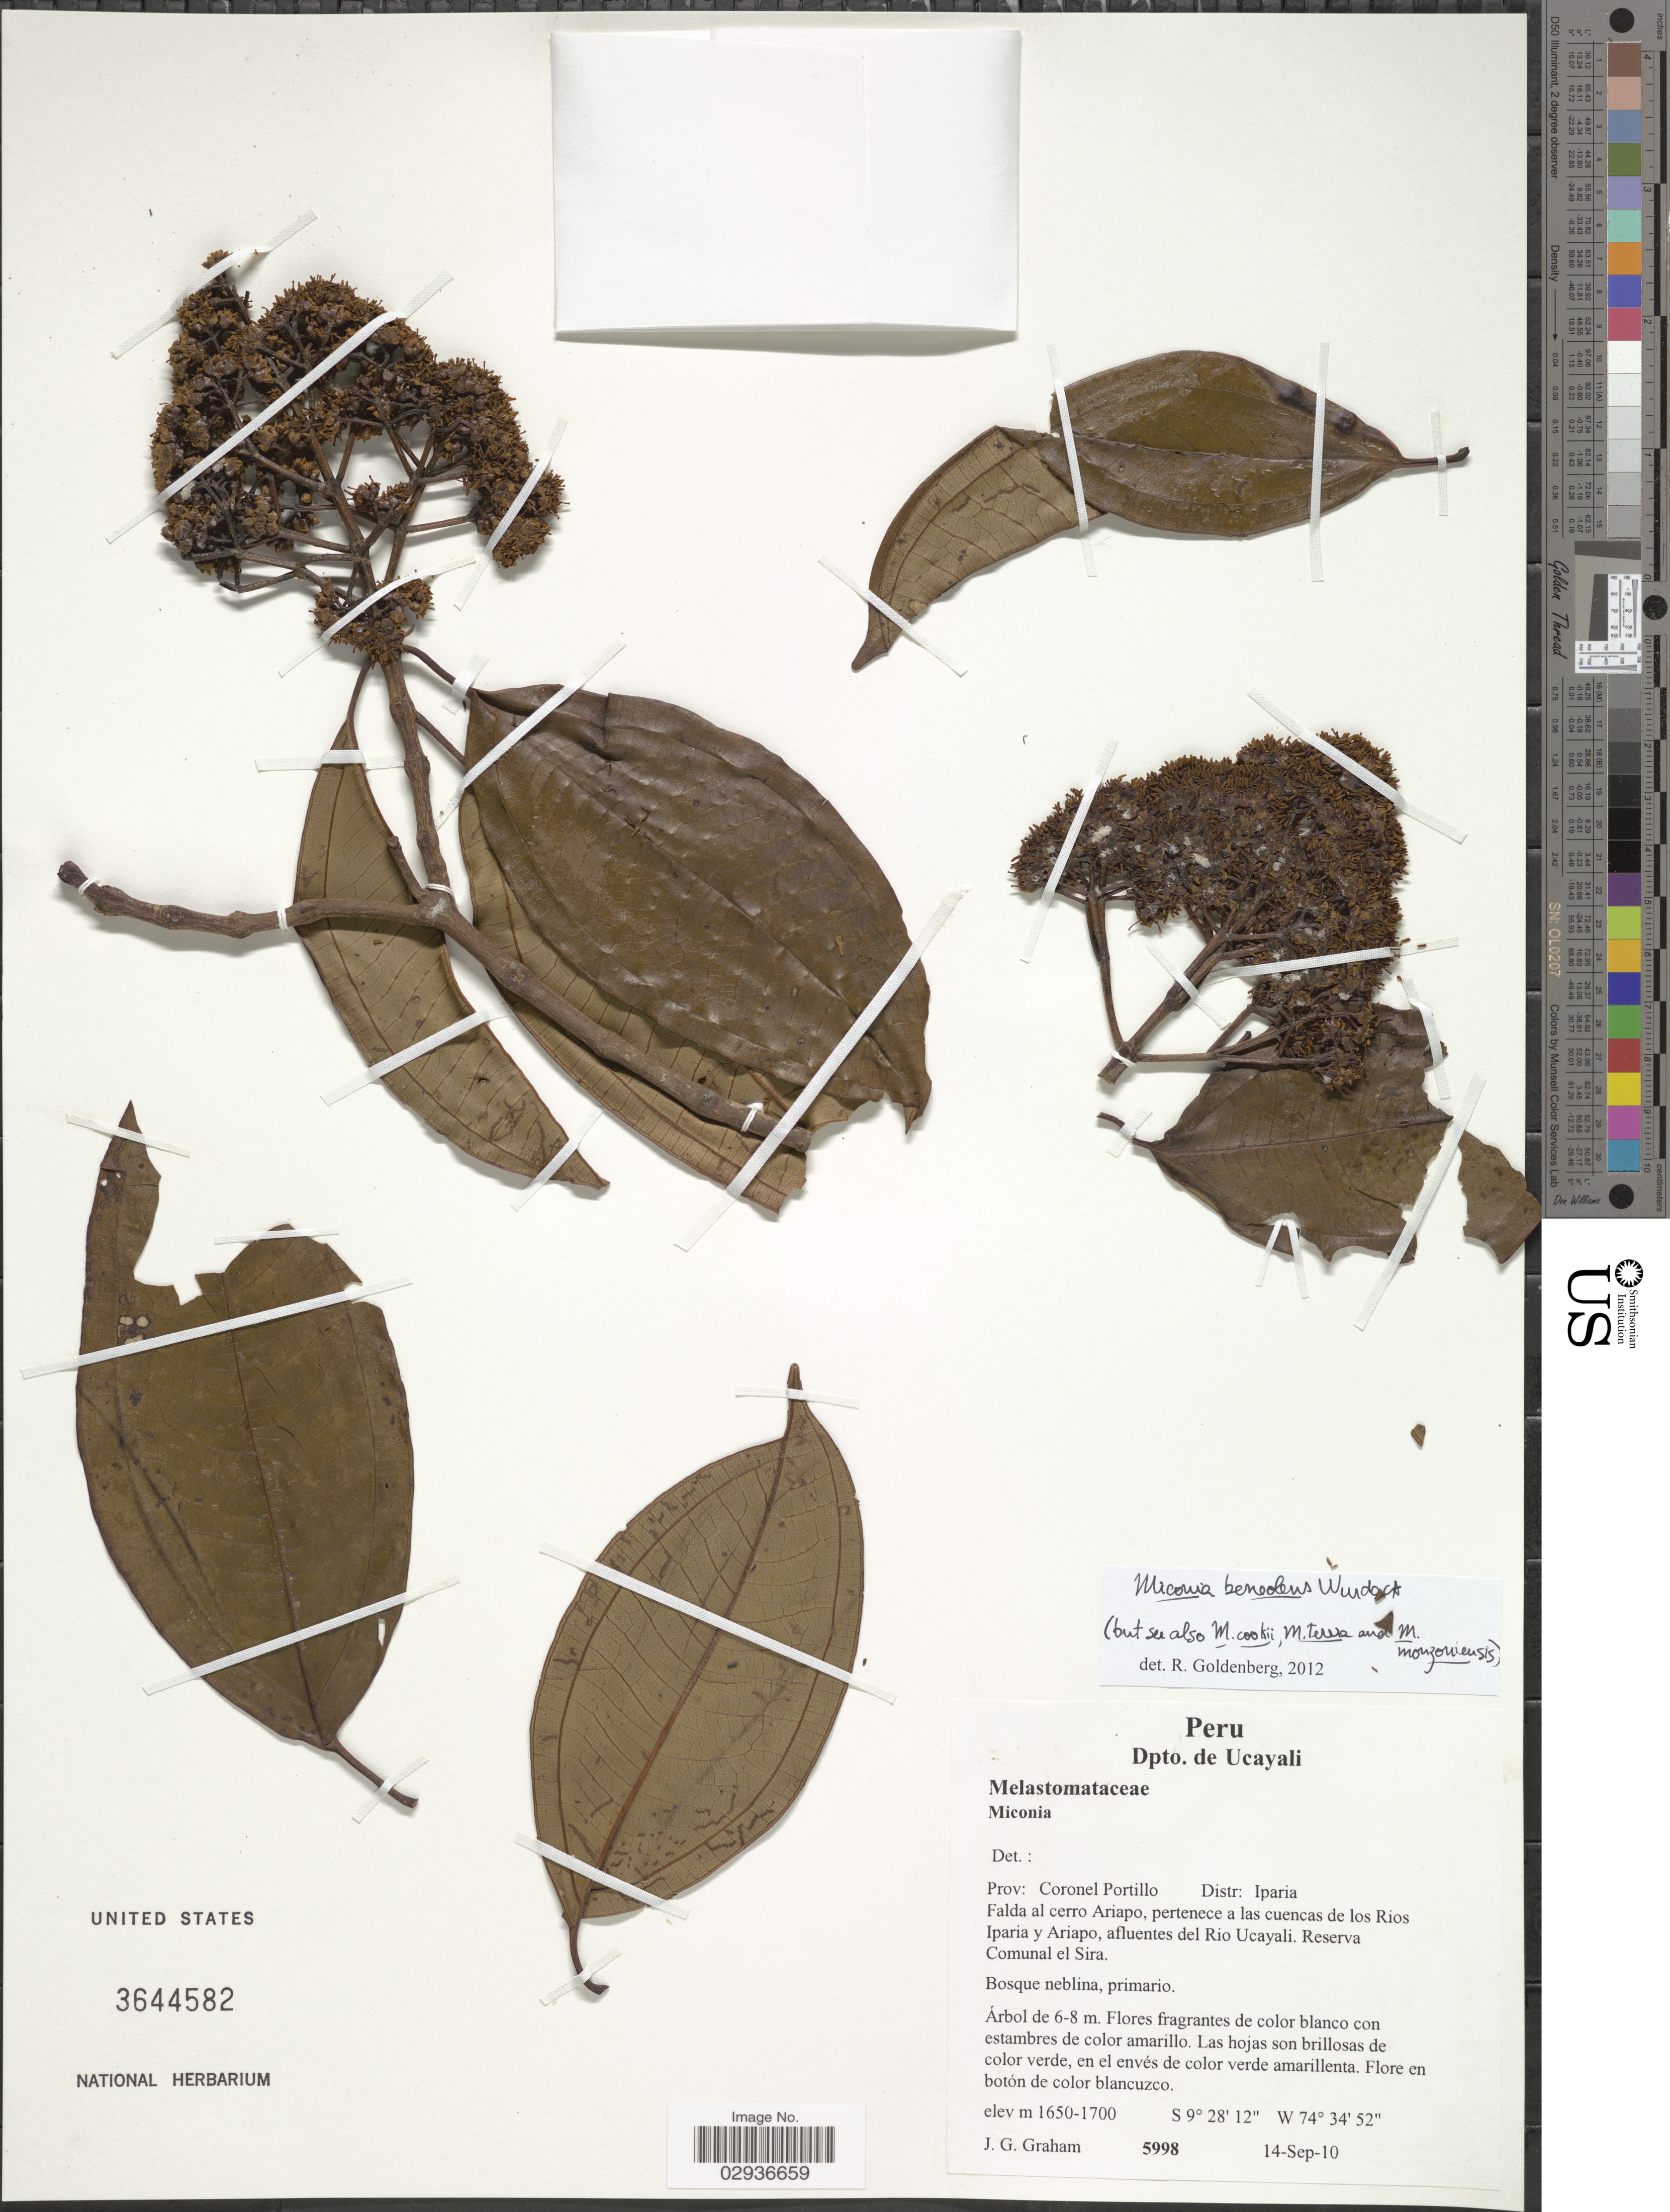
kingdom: Plantae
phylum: Tracheophyta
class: Magnoliopsida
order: Myrtales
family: Melastomataceae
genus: Miconia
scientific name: Miconia beneolens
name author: Wurdack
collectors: J. Graham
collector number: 5998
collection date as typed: Transcribed d/m/y: 14/9/10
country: Peru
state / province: Ucayali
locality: Dpto. de Ucayali, Prov. Coronel Portillo, Distr. Iparia, Falda al cerro, pertenece a las cuencas de los Rios Iparia y Ariapo, afluentes del Rio Ucayali. Reserva Comunal el Sira.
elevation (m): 1650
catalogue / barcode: US 3644582